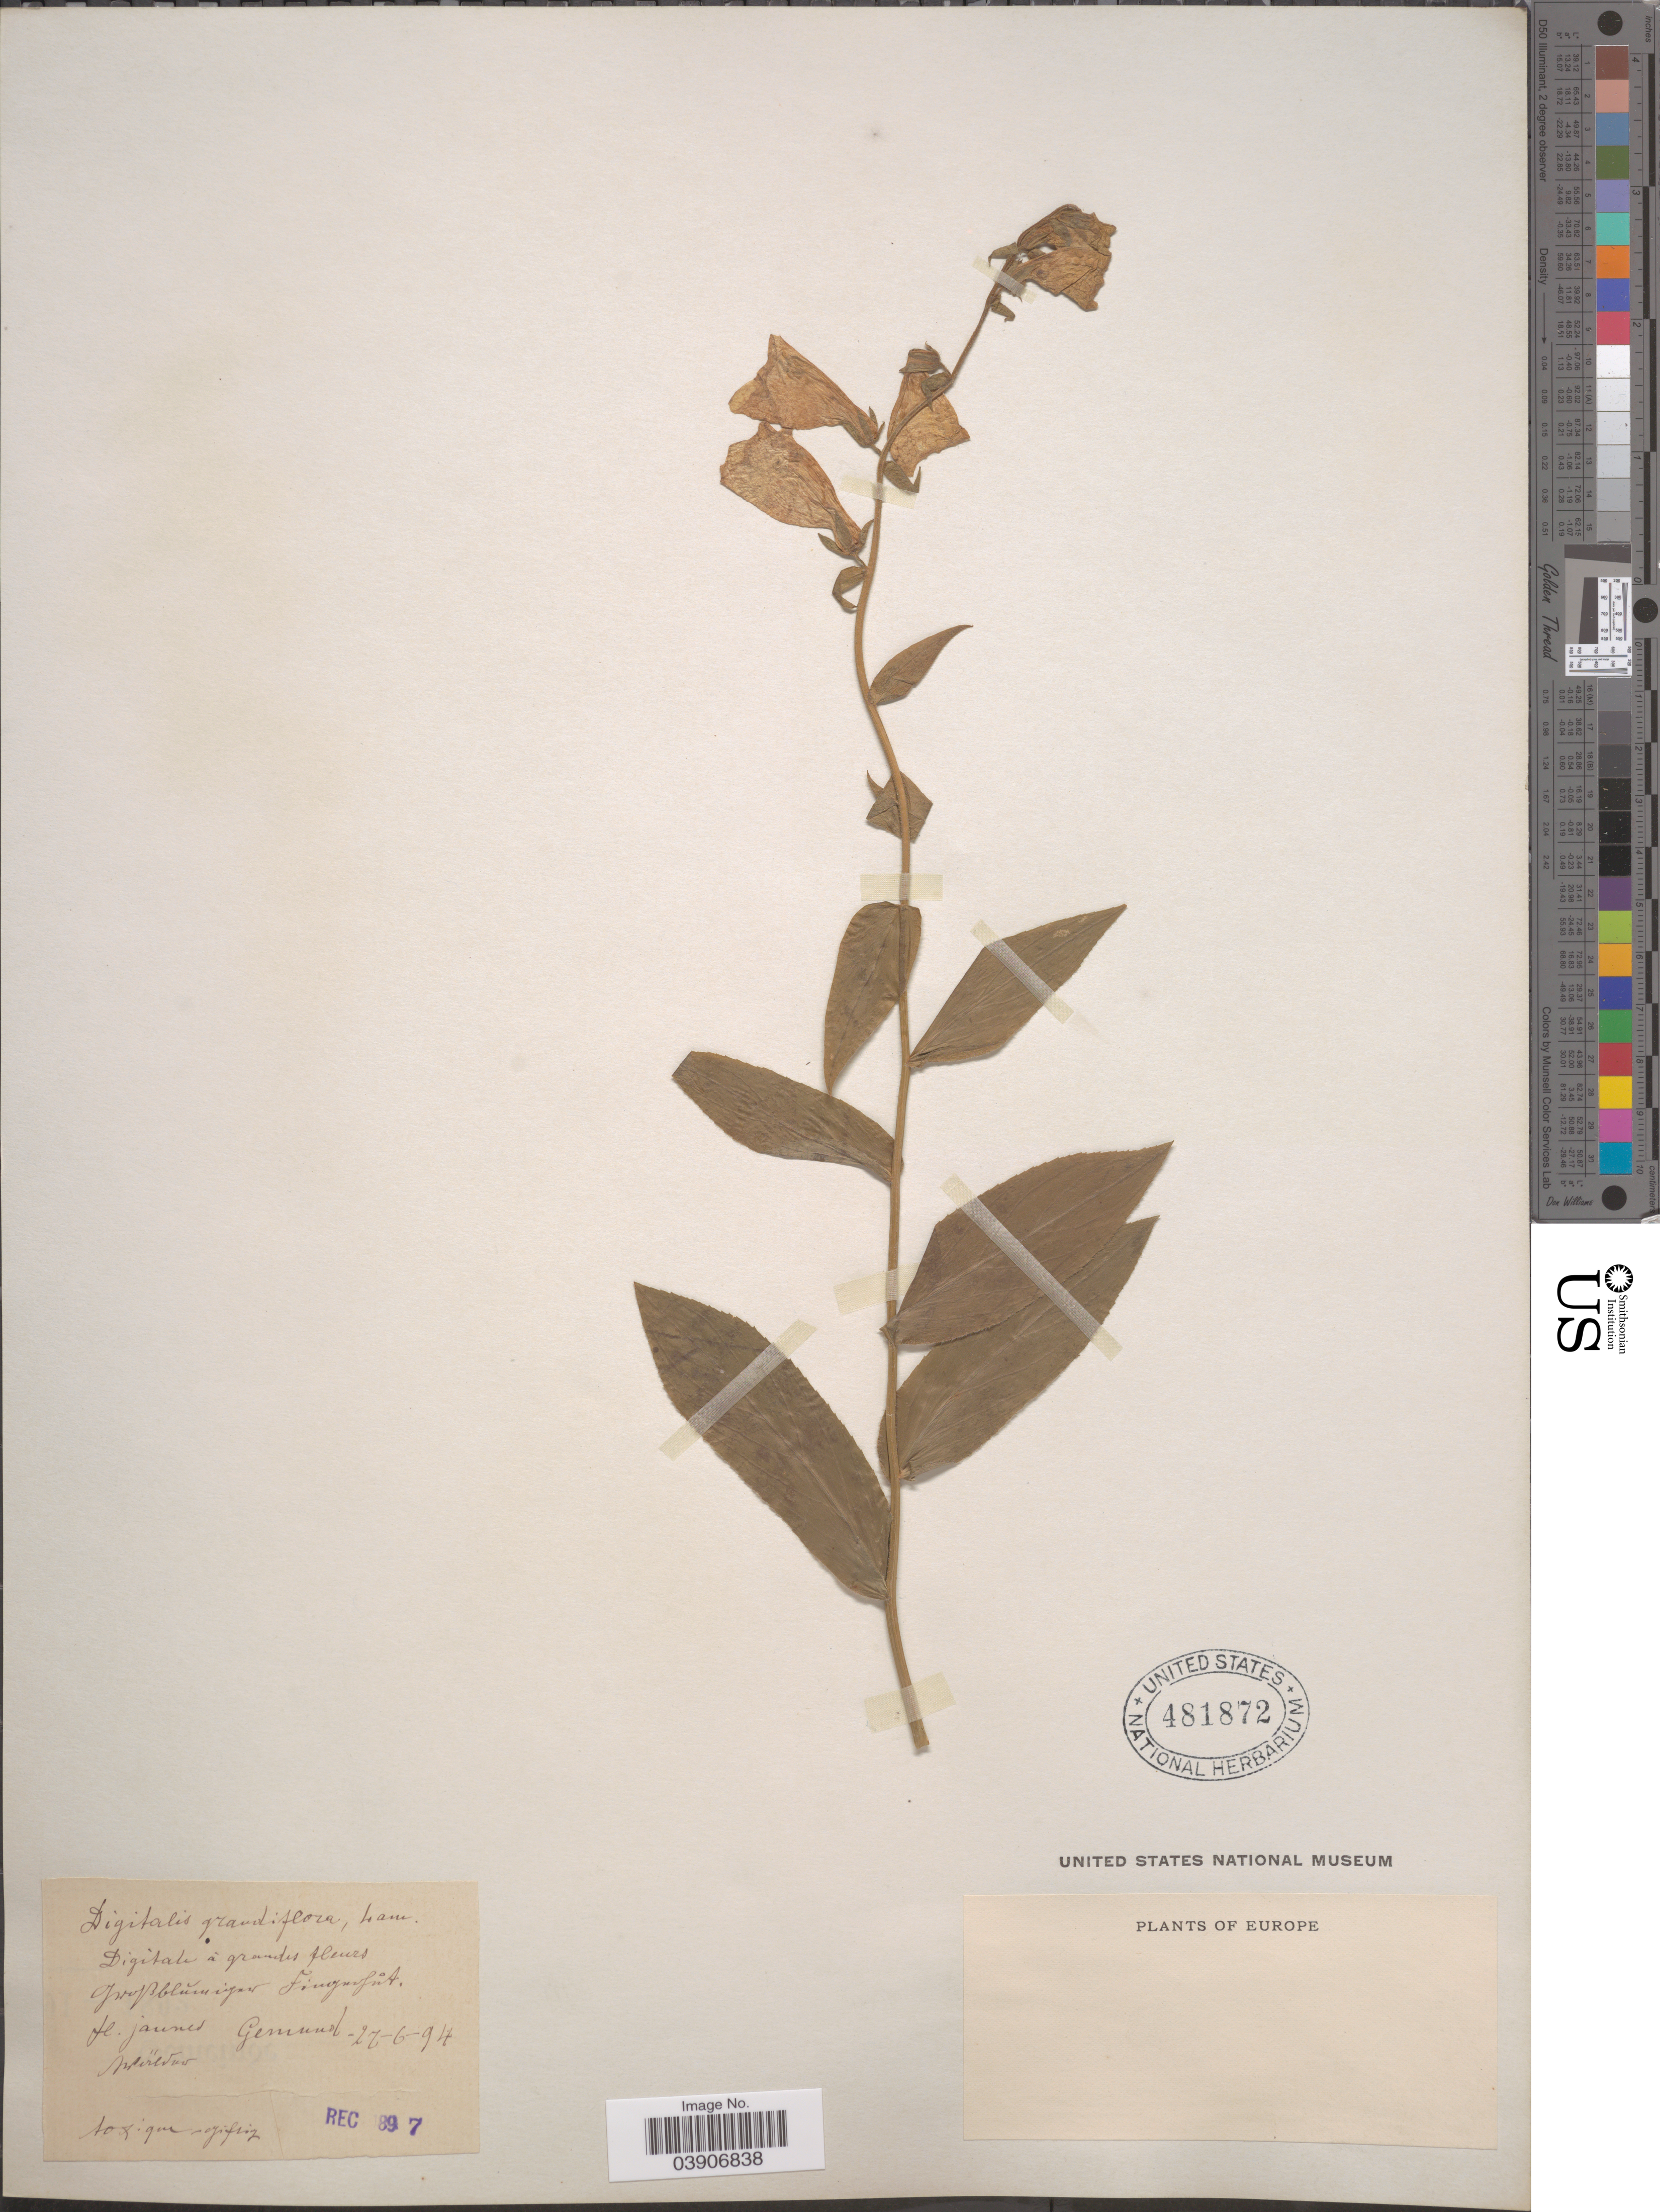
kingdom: Plantae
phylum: Tracheophyta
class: Magnoliopsida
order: Lamiales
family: Plantaginaceae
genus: Digitalis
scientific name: Digitalis grandiflora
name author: Mill.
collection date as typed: Transcribed d/m/y: 27/6/94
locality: Gropblŭmigur Fingurfůt. Fl. jauned Gemunol Nevïeduw. [interpreted] Europe.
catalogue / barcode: US 481872